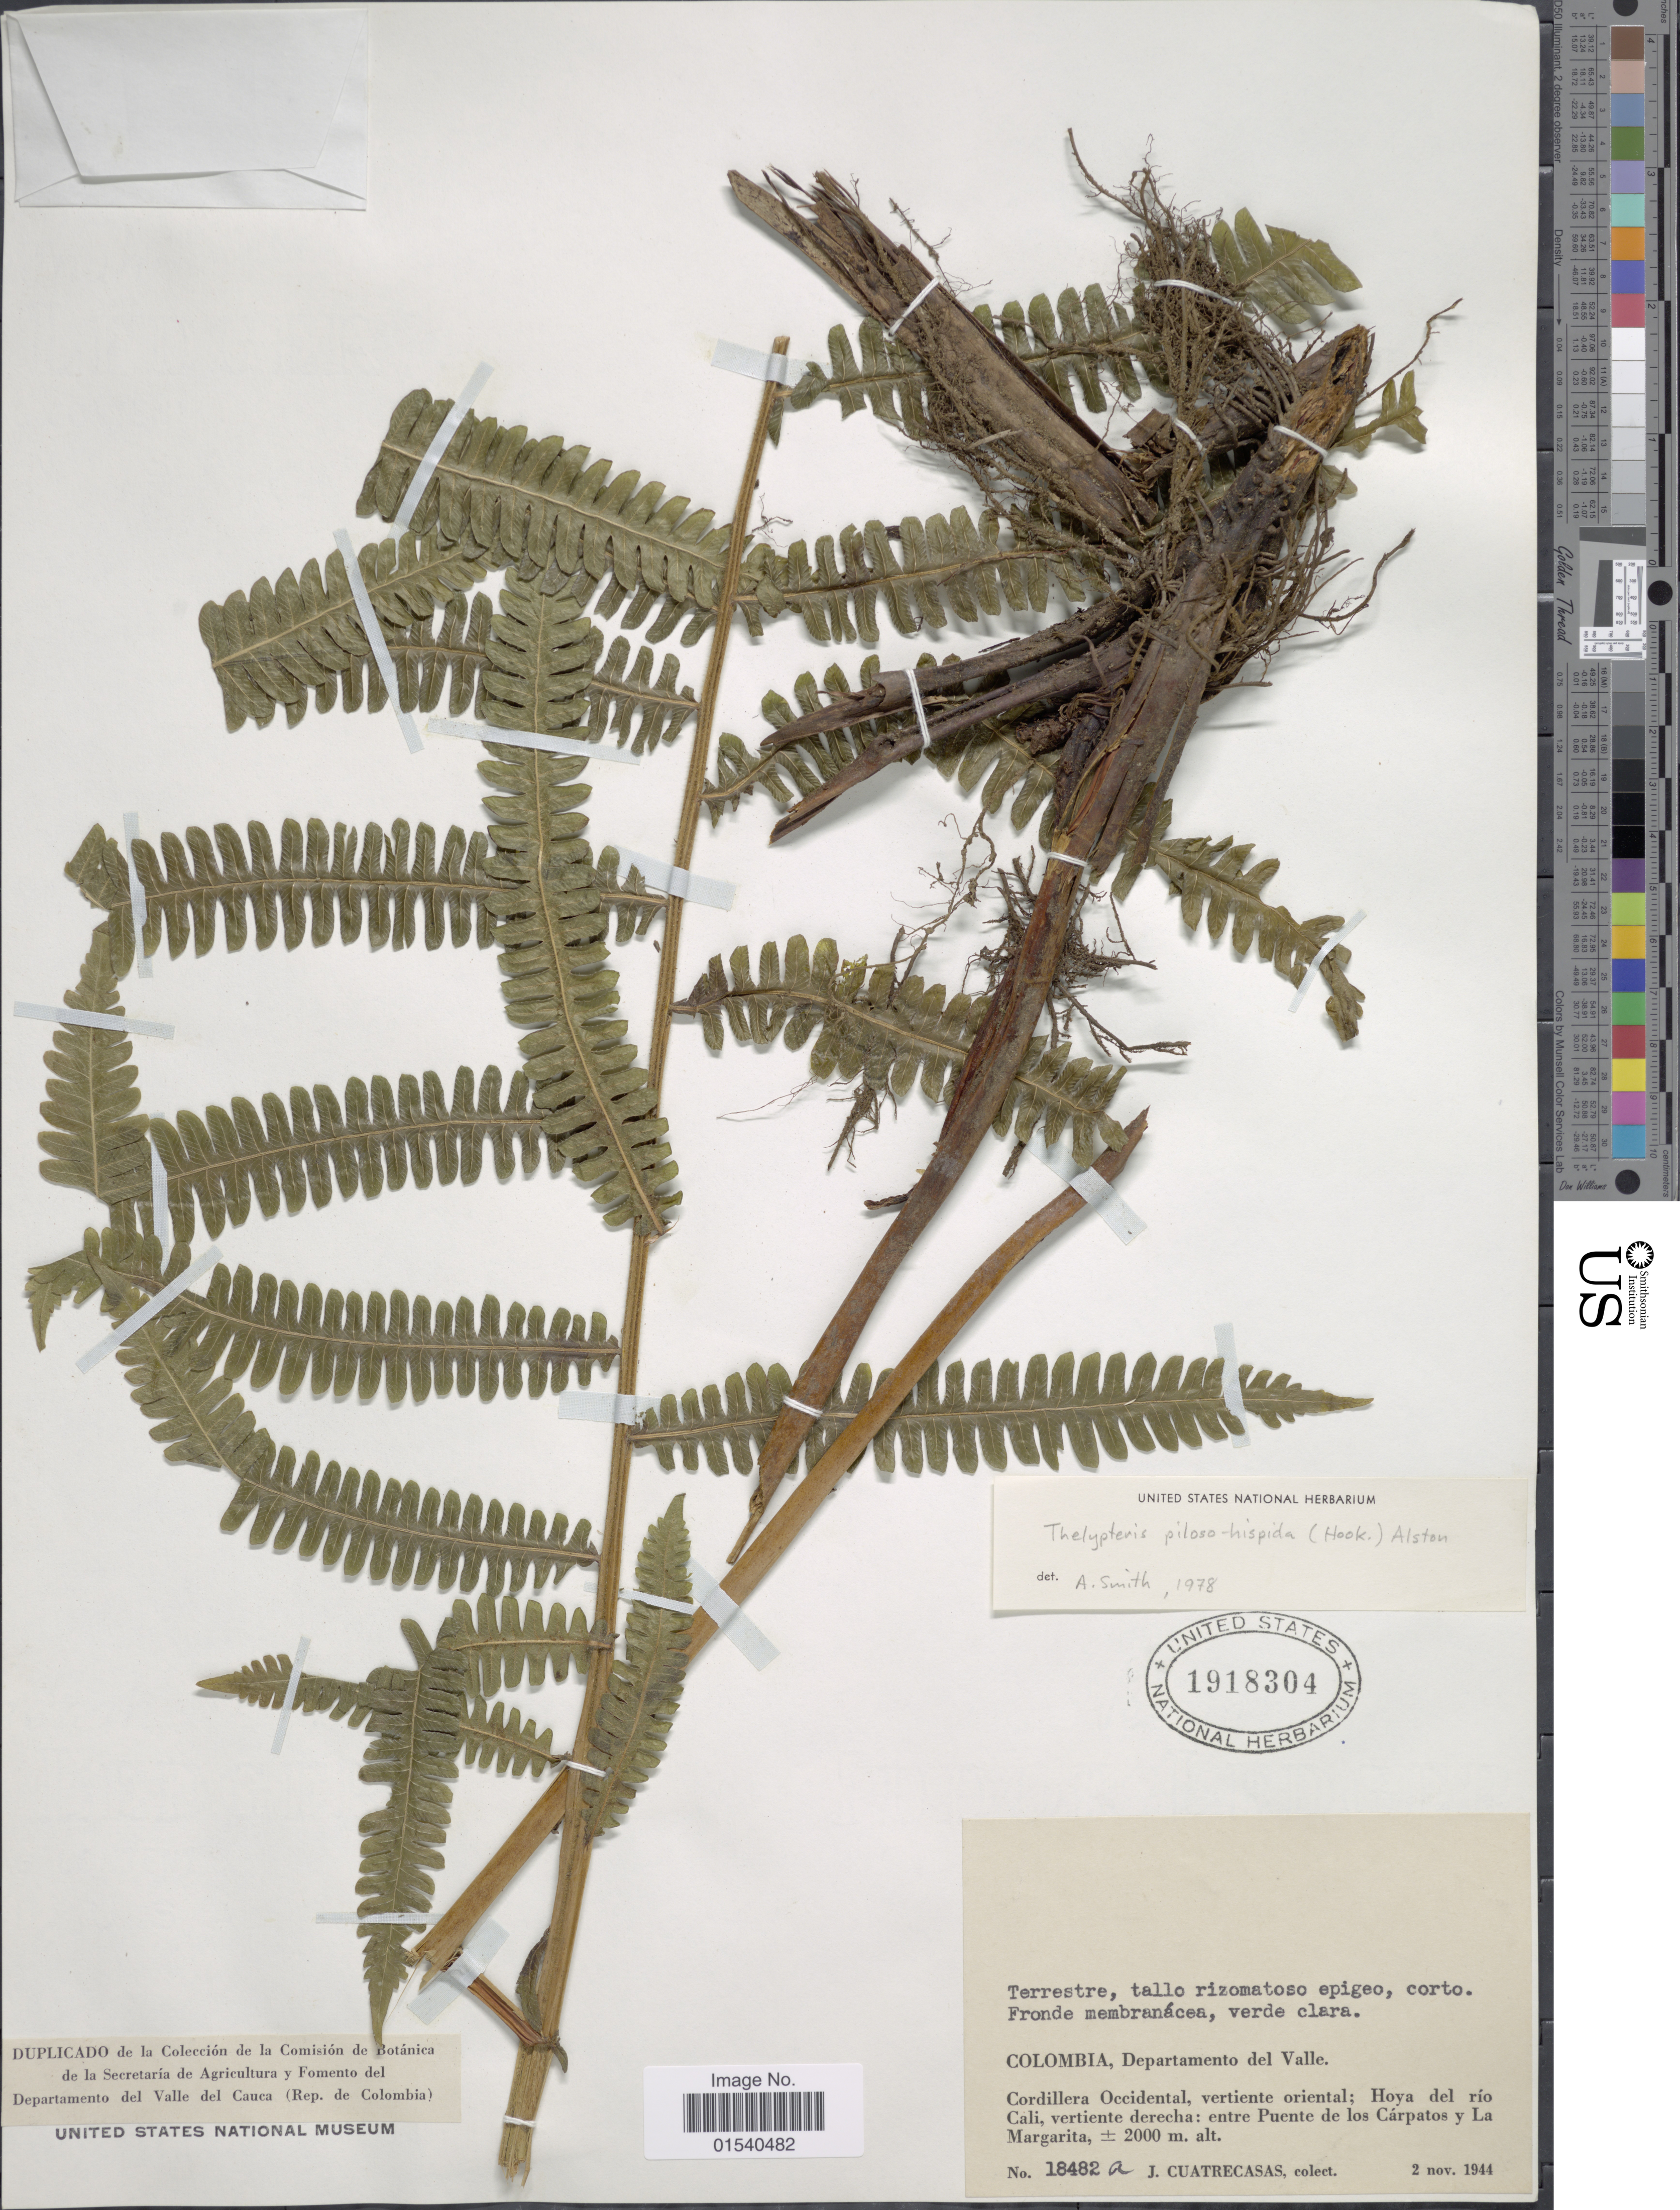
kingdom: Plantae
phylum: Tracheophyta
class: Polypodiopsida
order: Polypodiales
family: Thelypteridaceae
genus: Amauropelta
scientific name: Amauropelta pilosohispida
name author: (Hook.) A.R. Sm.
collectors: J. Cuatrecasas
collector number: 18482a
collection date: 1944-11-02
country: Colombia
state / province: Valle del Cauca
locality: Departamento del Valle. Cordillera Occidental, vertiente oriental; Hoya del río Cali, vertiente derecha: entre Puente de los Cárpatos y La Margarita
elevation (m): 2000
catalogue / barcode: US 1918304